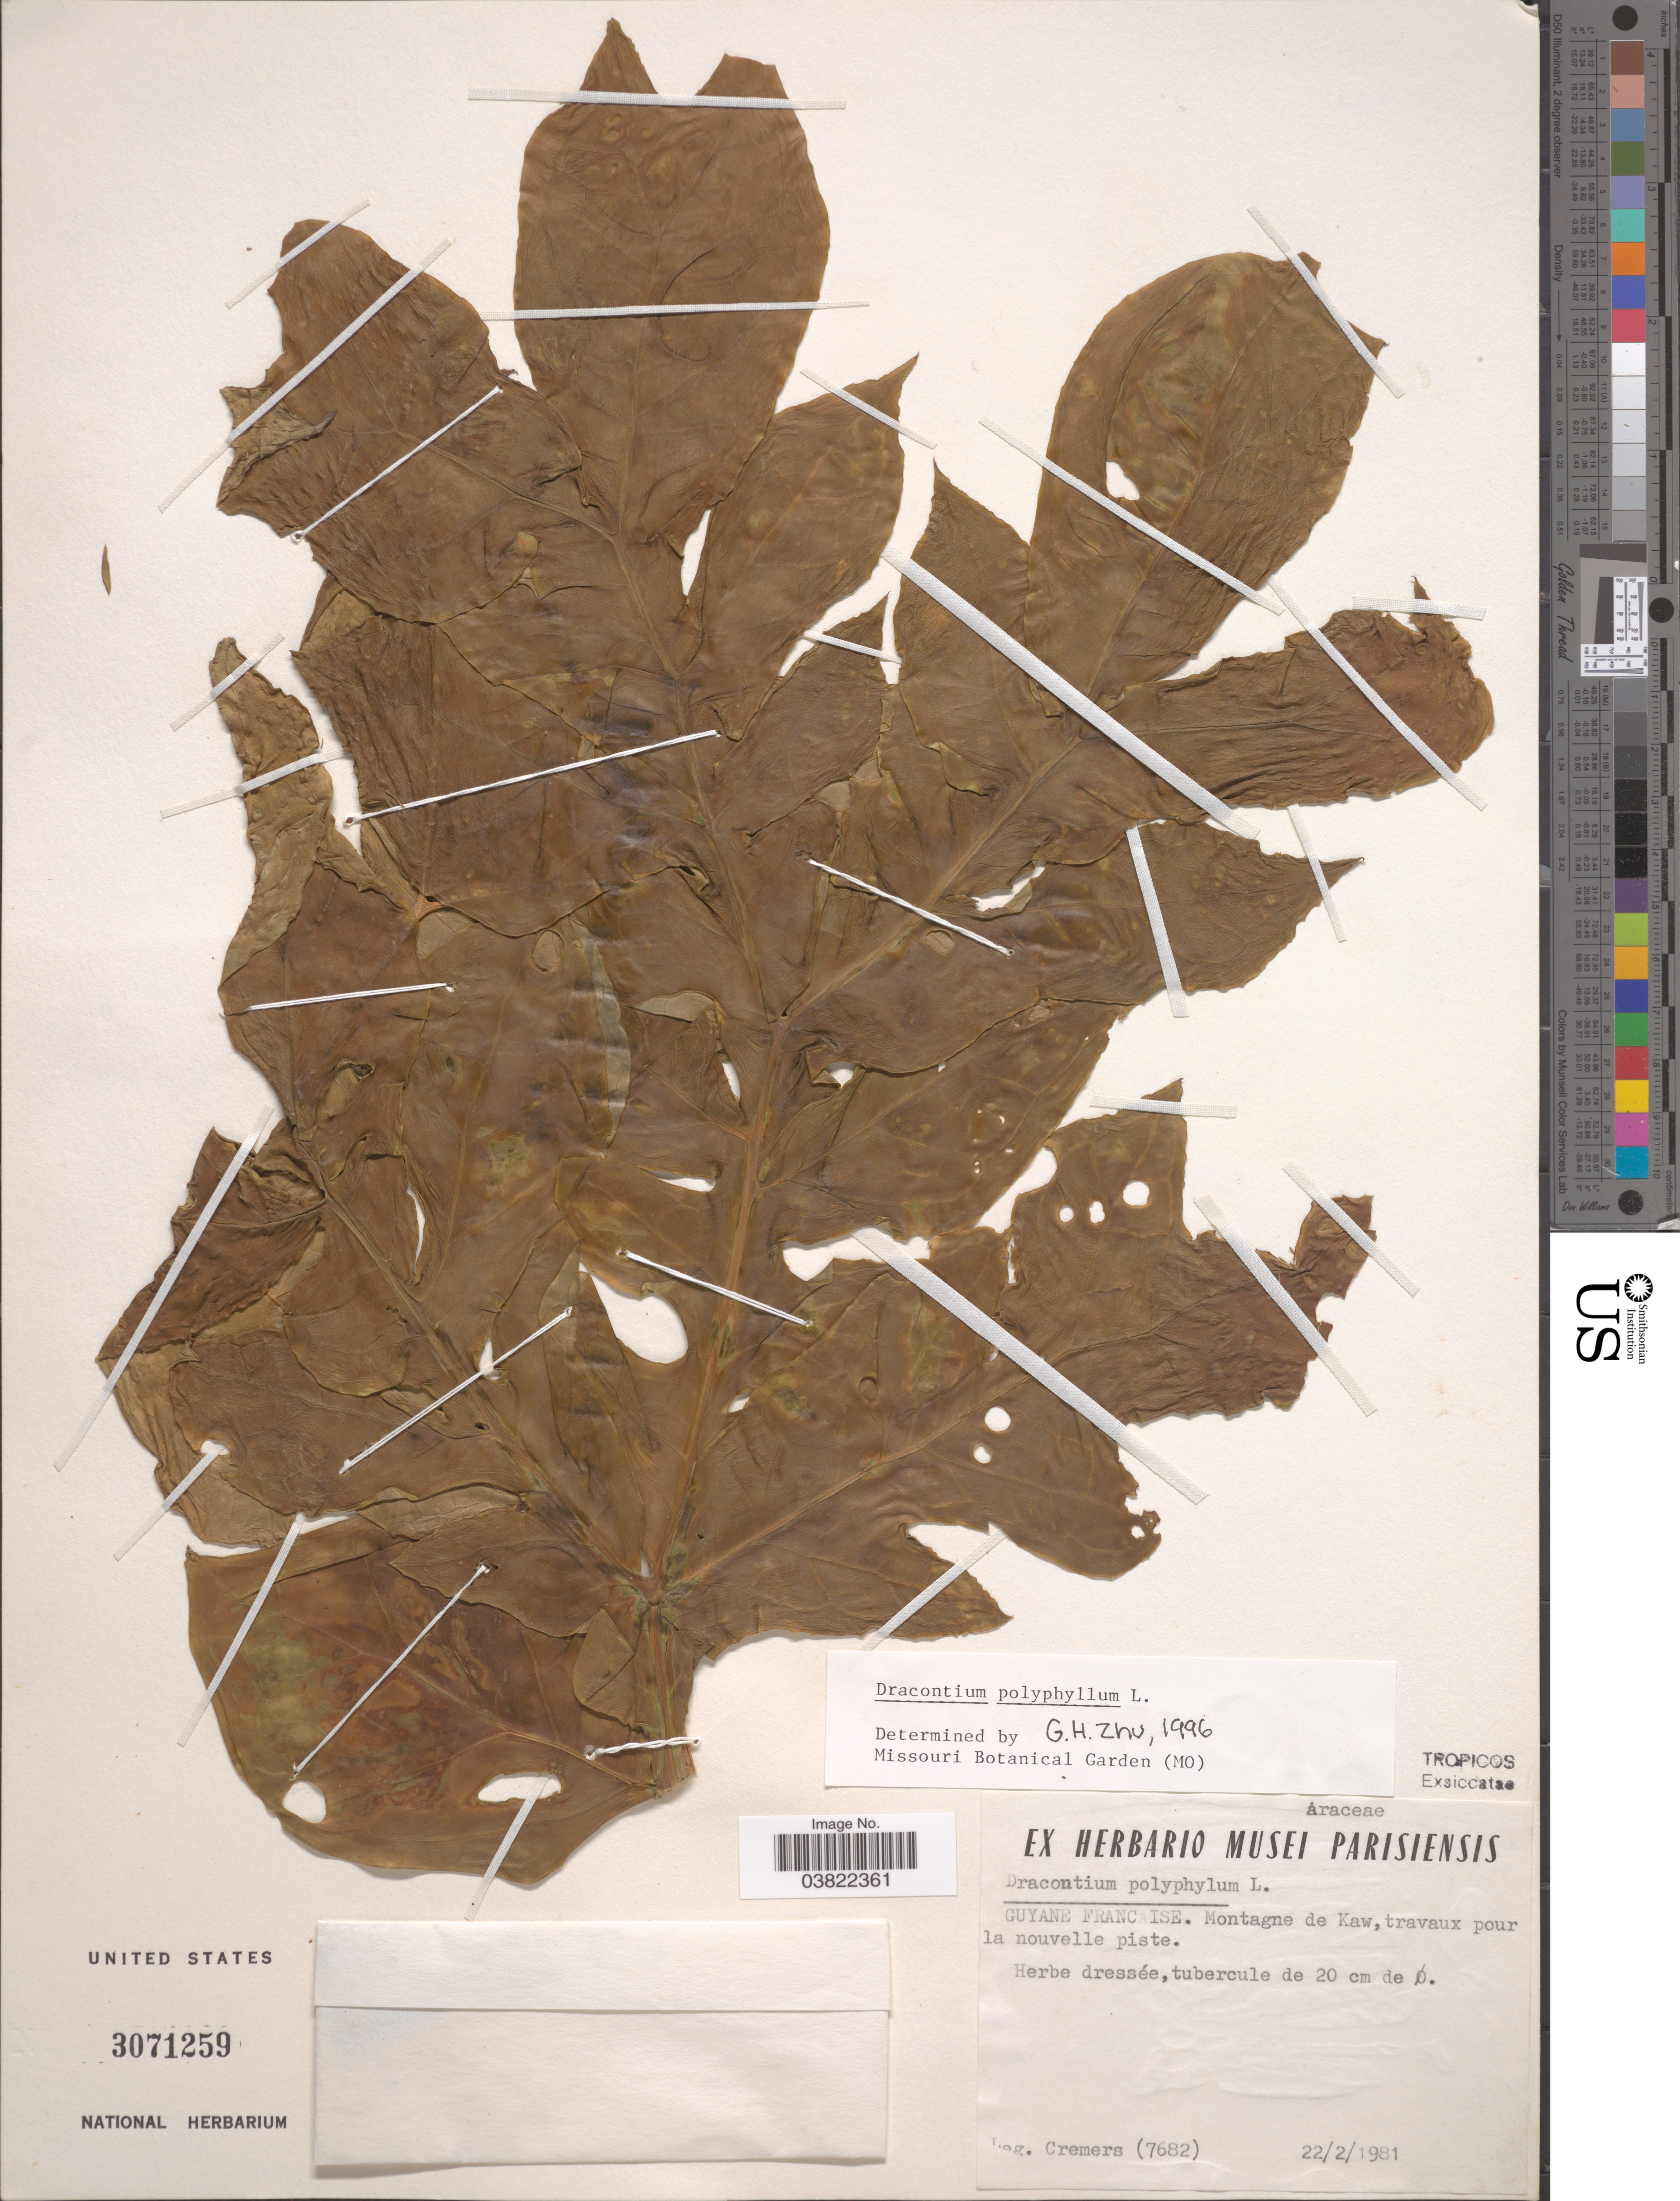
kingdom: Plantae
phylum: Tracheophyta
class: Liliopsida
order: Alismatales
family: Araceae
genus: Dracontium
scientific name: Dracontium polyphyllum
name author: L.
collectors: Cremers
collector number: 7682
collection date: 1981-02-22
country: French Guiana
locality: Guyane Francaise. Montagne de Kaw, travaux pour la nouvelle piste.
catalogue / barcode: US 3071259